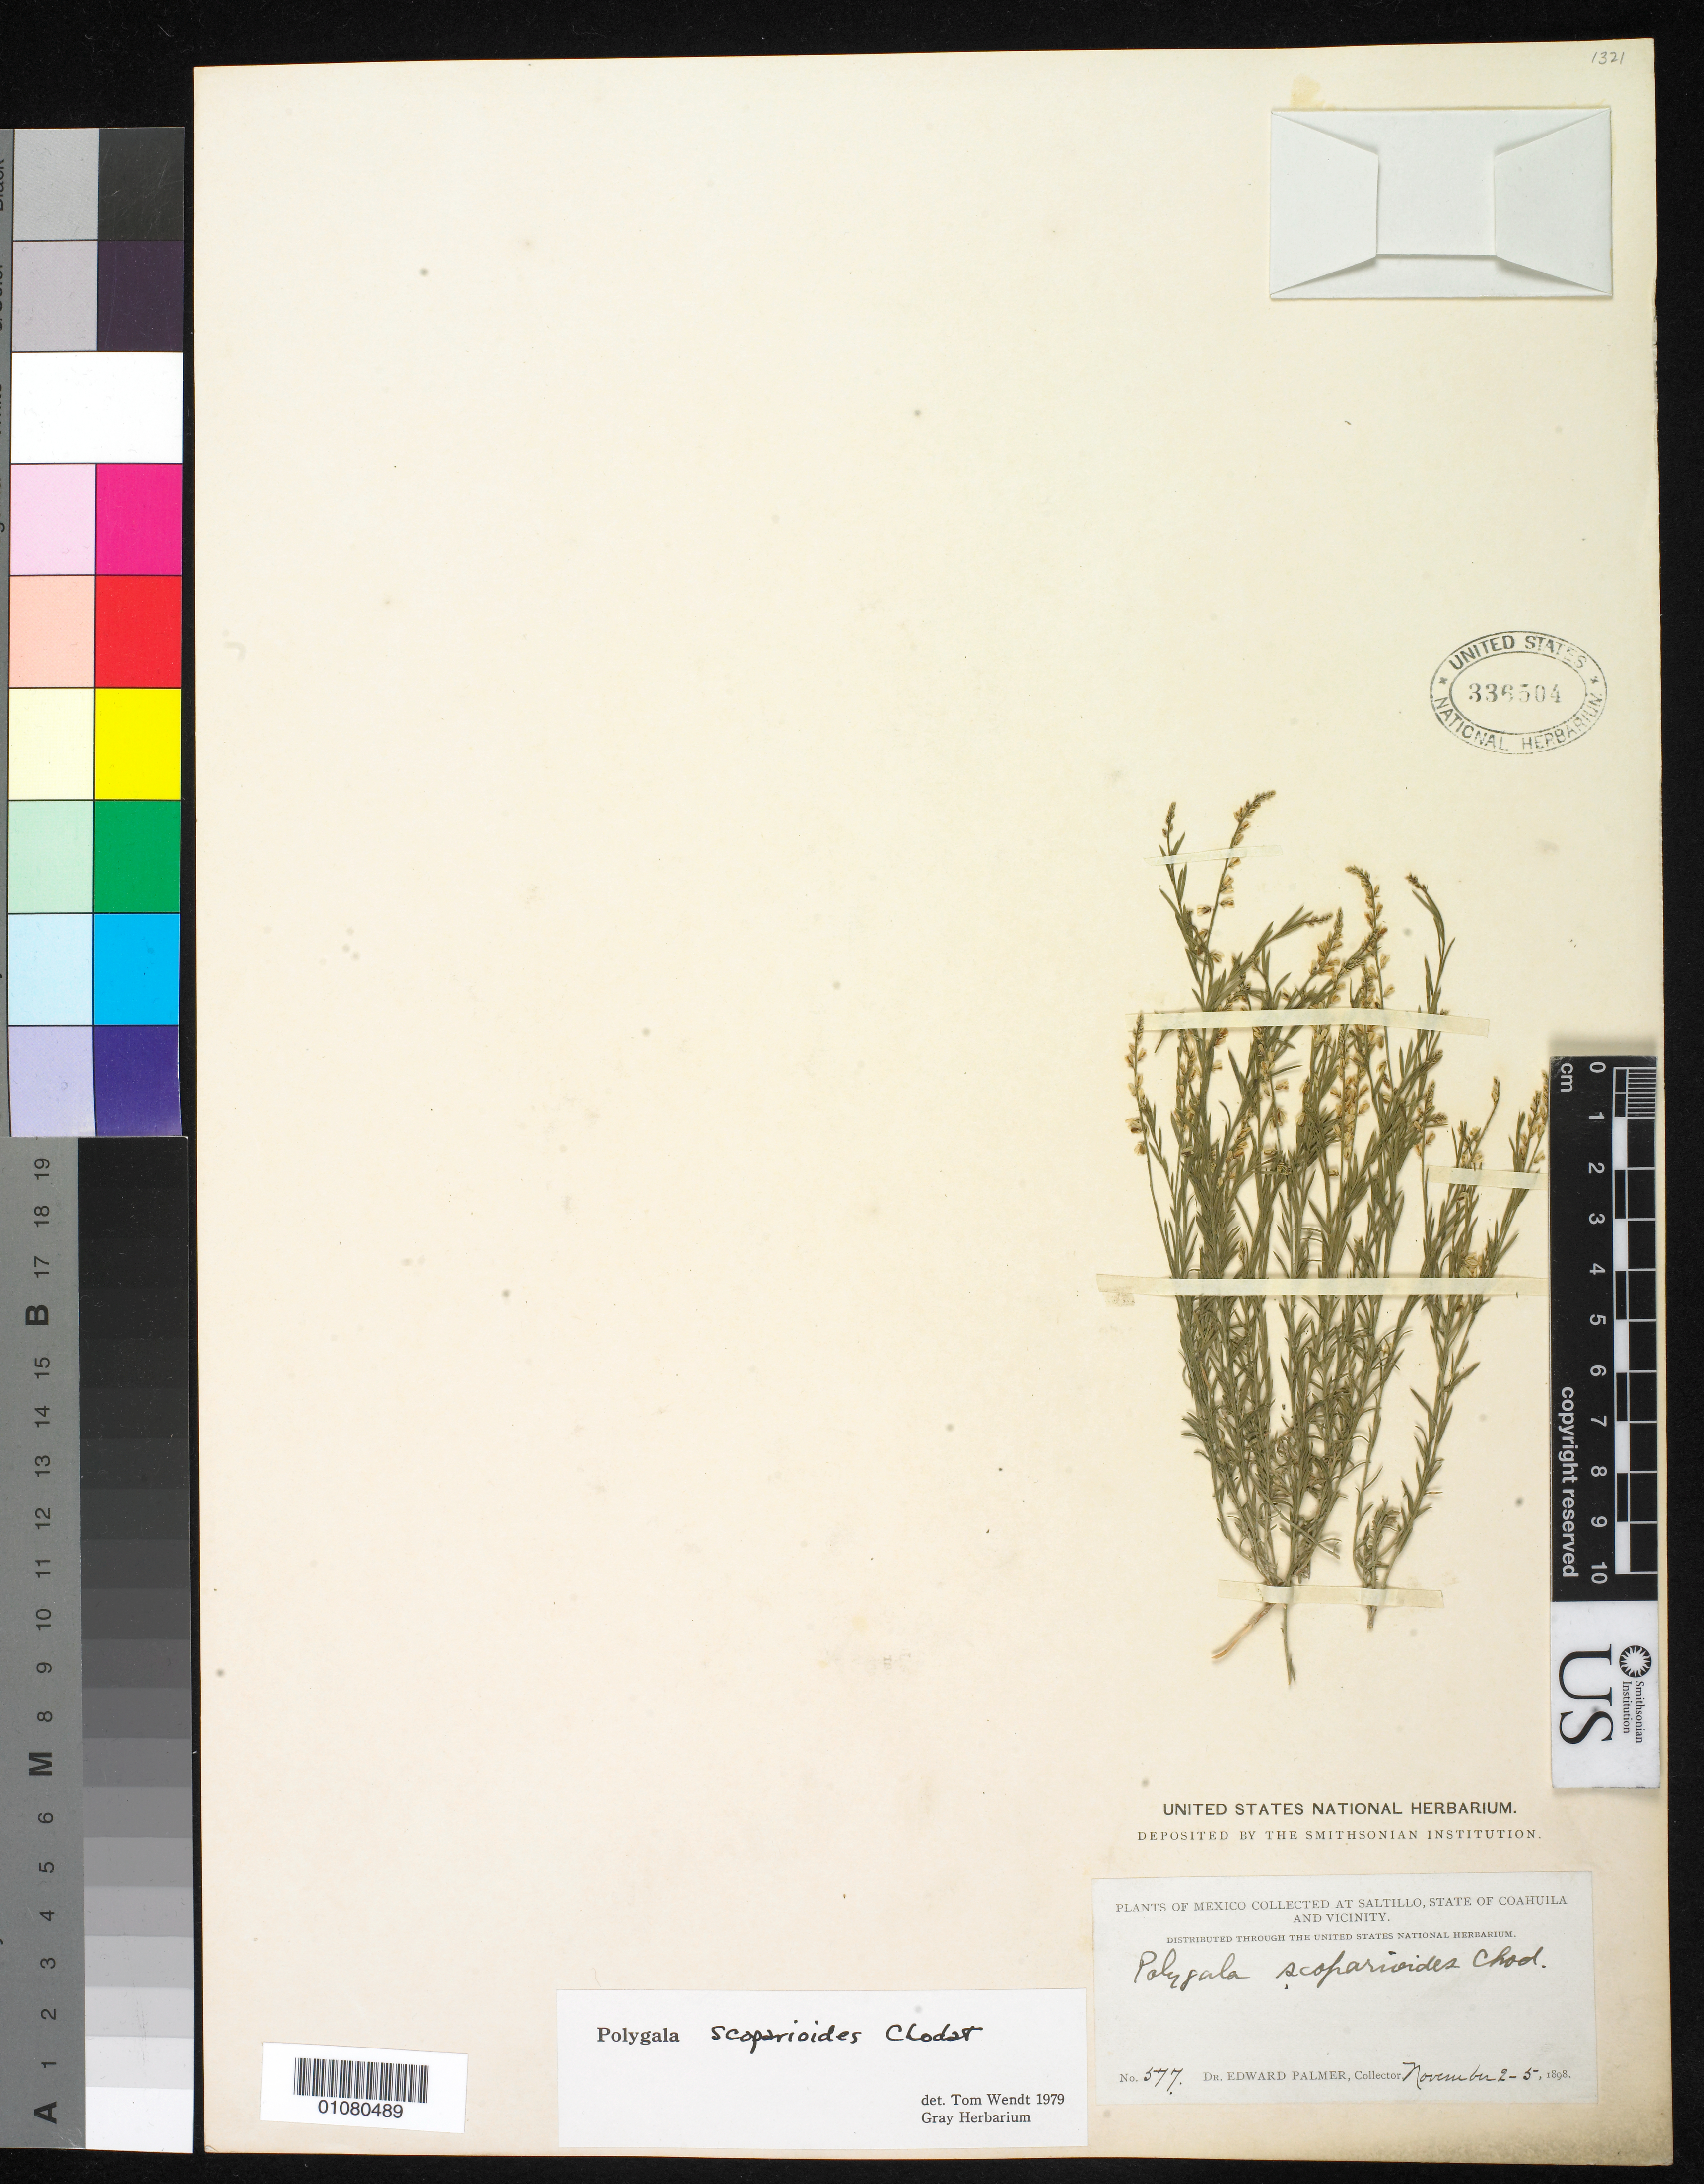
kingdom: Plantae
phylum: Tracheophyta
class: Magnoliopsida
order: Fabales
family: Polygalaceae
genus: Polygala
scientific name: Polygala scoparioides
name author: Chodat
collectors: E. Palmer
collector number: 577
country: Mexico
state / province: Coahuila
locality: Saltillo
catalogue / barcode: US 336504